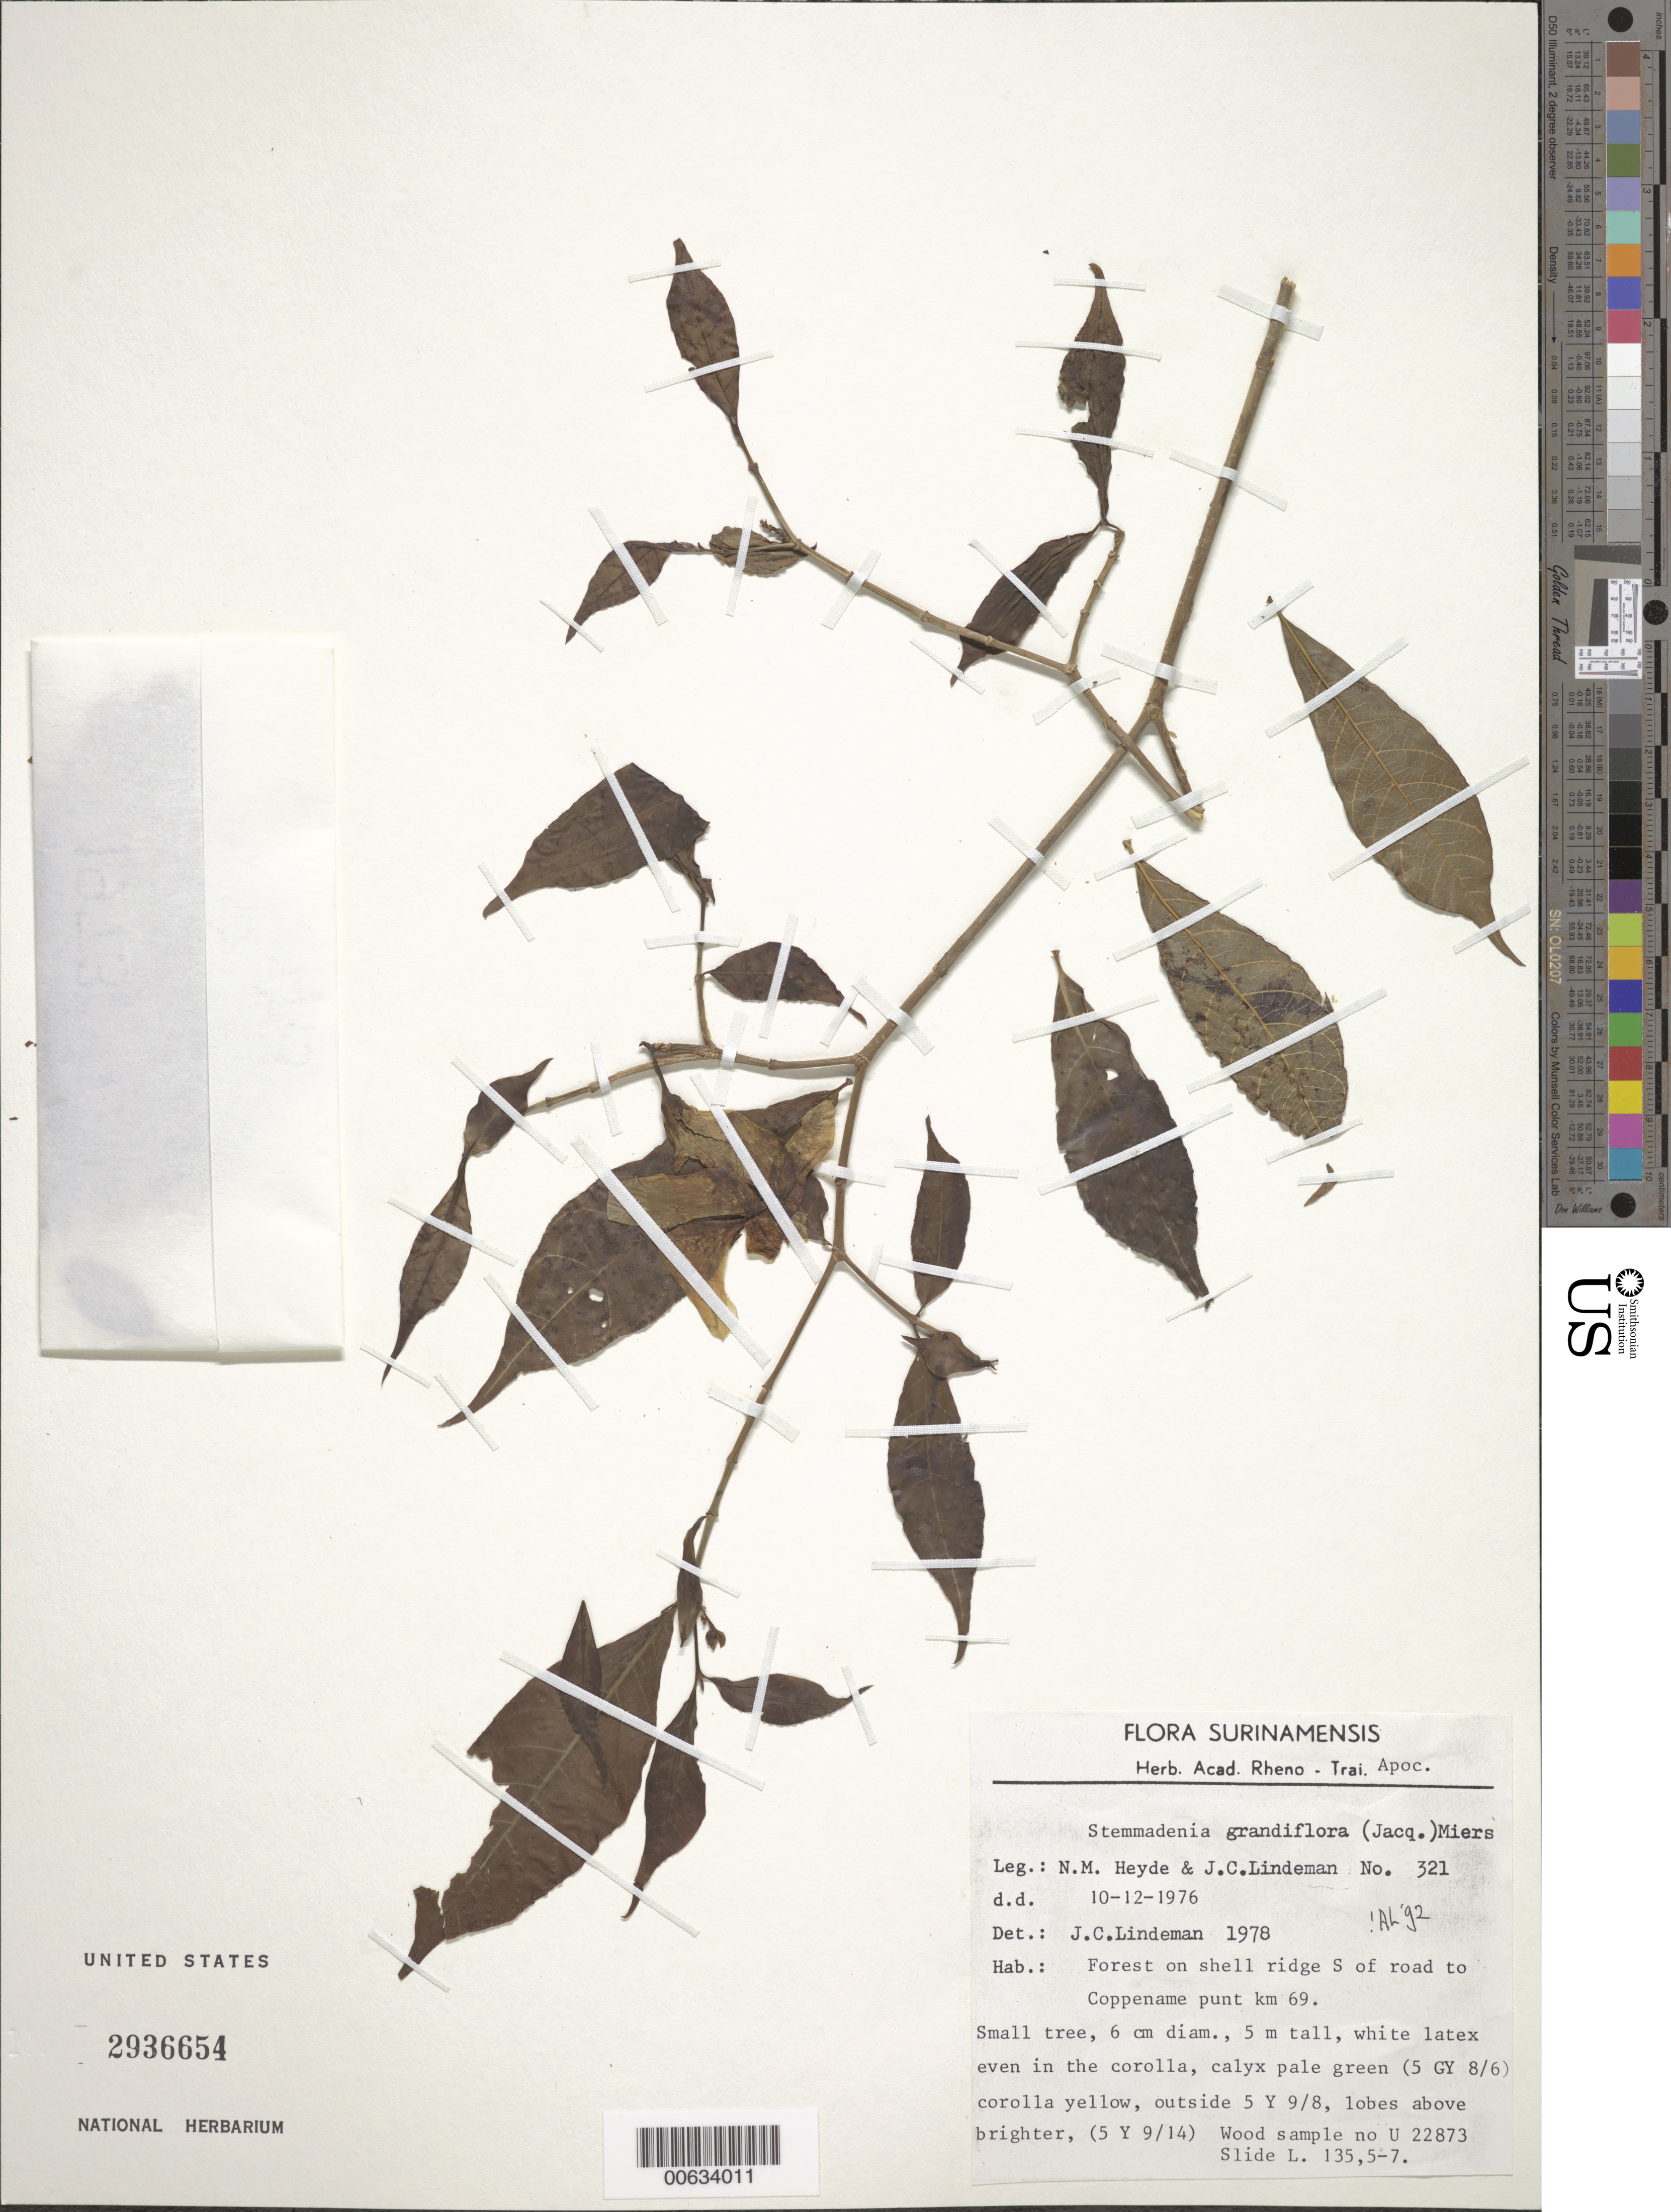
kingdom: Plantae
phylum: Tracheophyta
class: Magnoliopsida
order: Gentianales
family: Apocynaceae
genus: Stemmadenia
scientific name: Stemmadenia grandiflora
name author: (Jacq.) Miers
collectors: N. M. Heyde & J. C. Lindeman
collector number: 321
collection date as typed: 10-Dec-76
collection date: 1976-12-10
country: Suriname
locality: Coesewijne R., 3 km S of road to Coppename Punt, km 69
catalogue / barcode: US 2936654